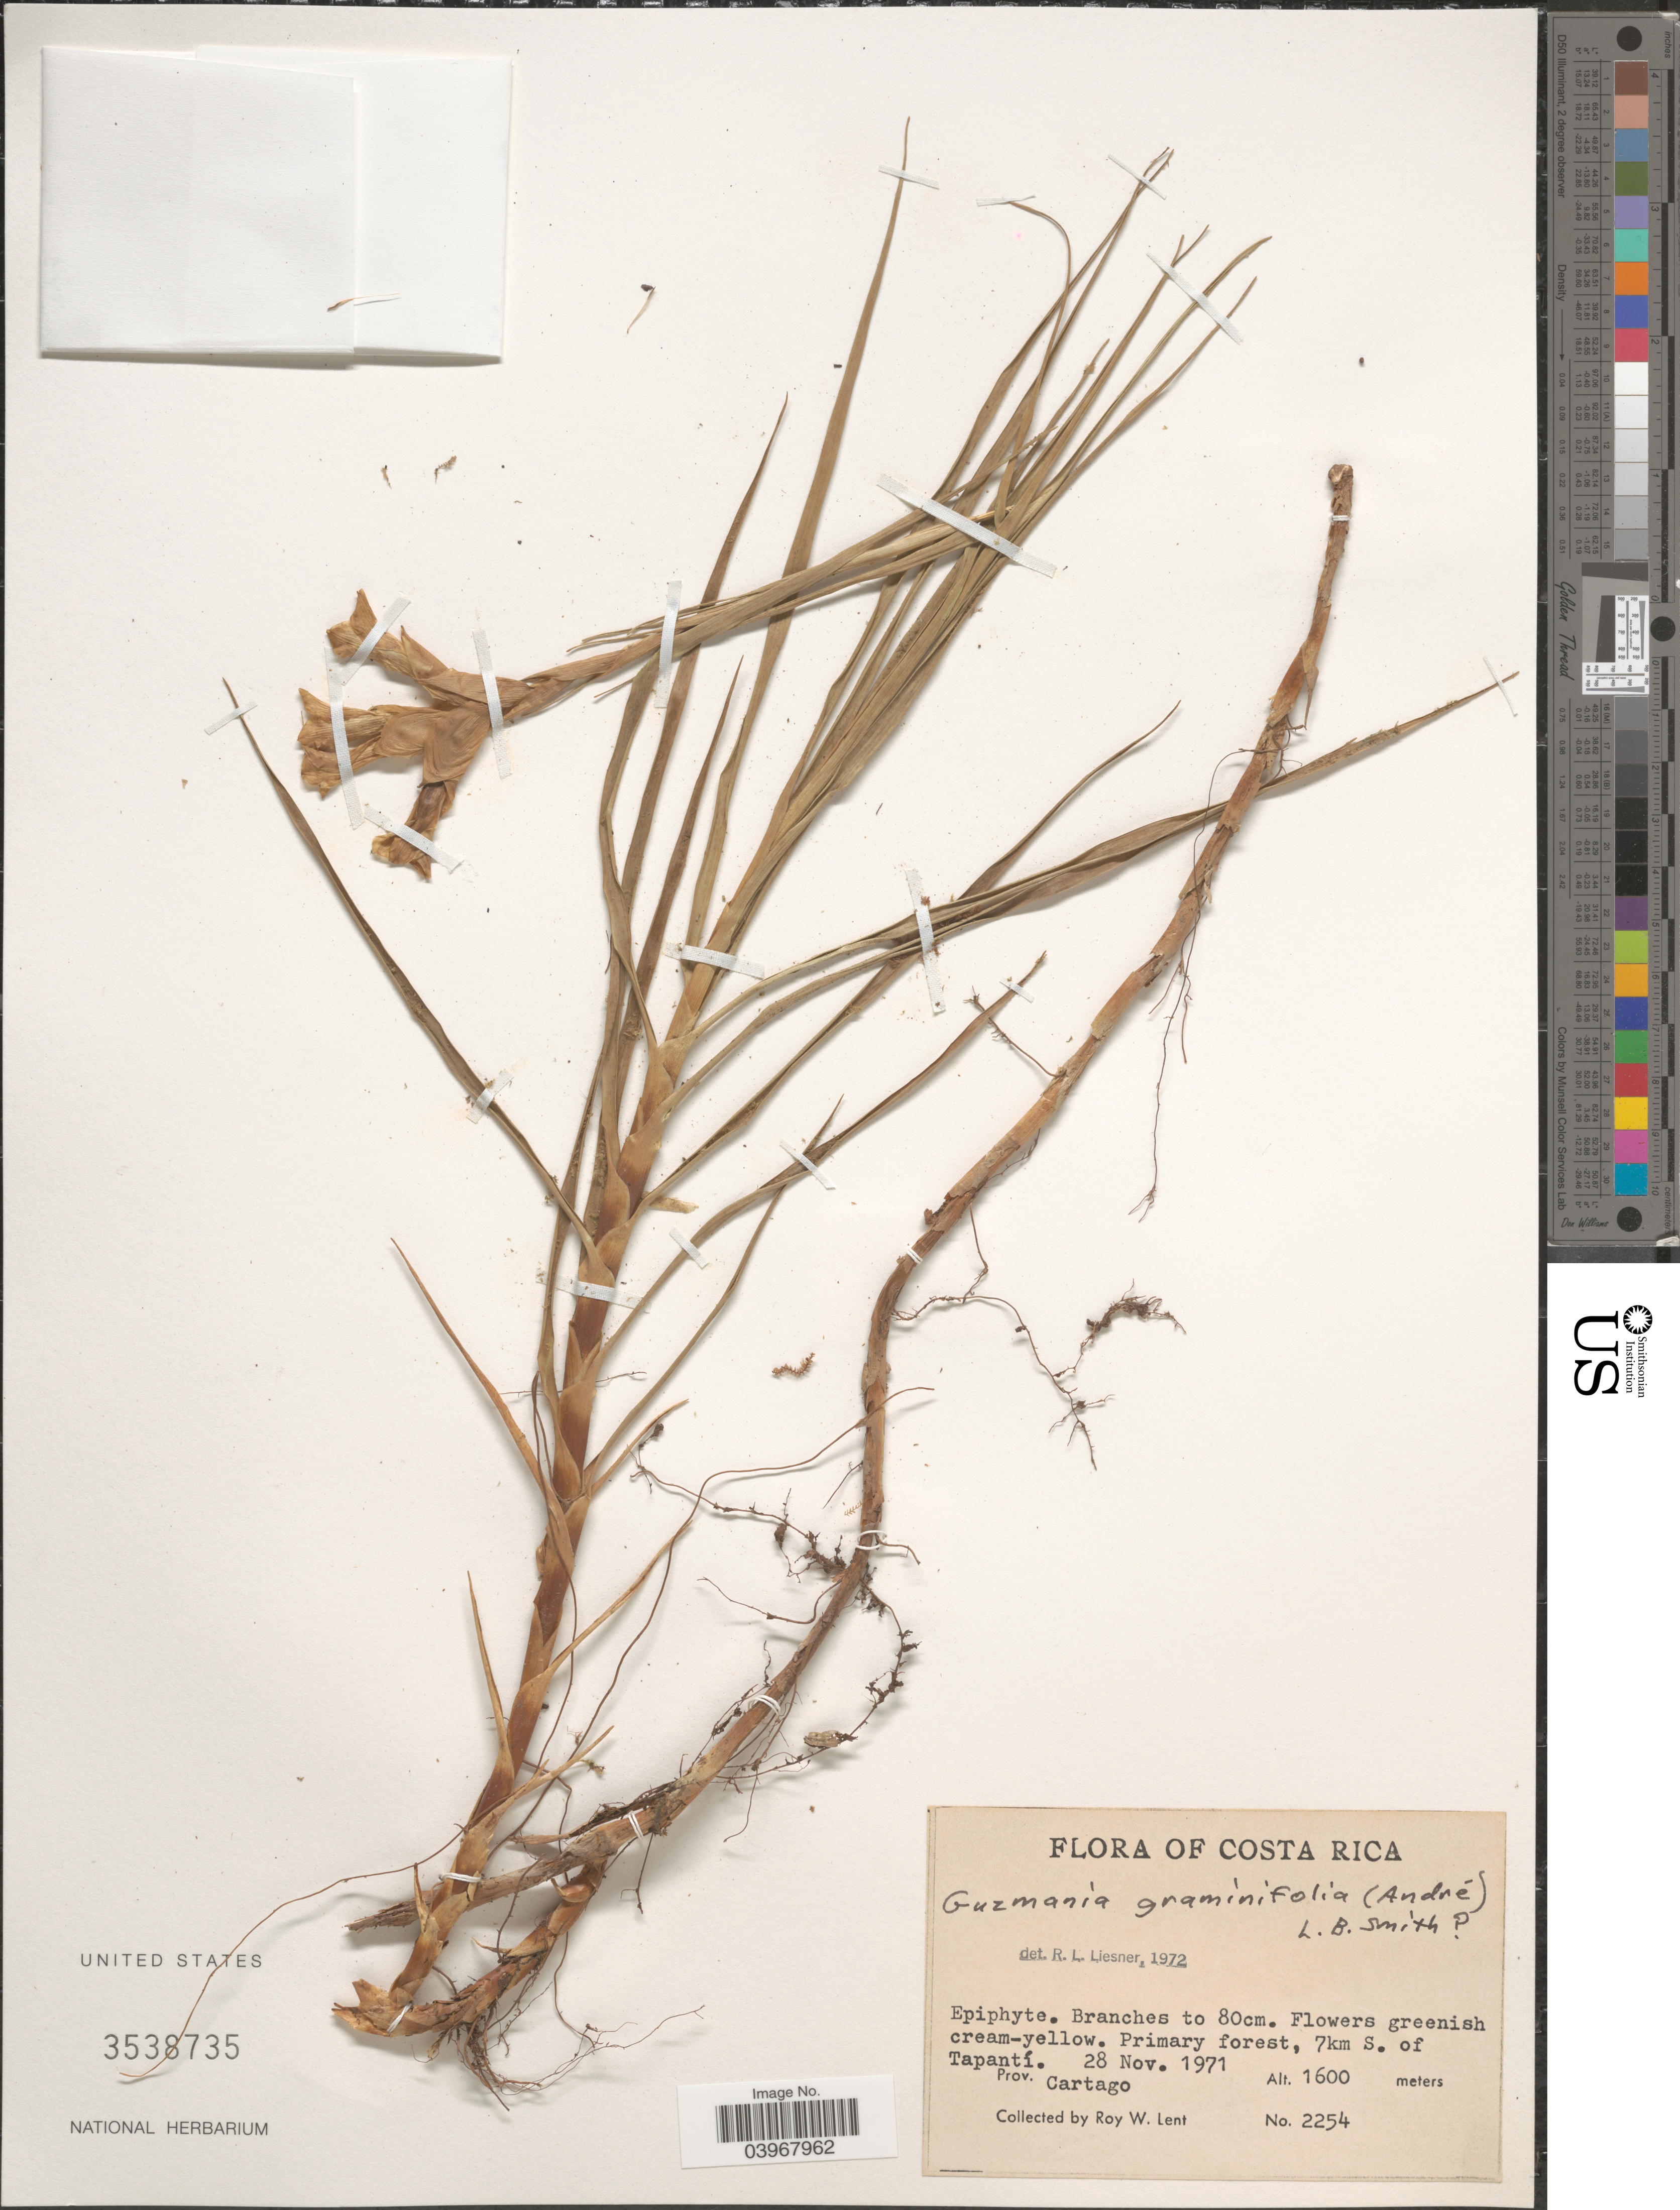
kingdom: Plantae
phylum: Tracheophyta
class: Liliopsida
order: Poales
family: Bromeliaceae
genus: Guzmania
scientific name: Guzmania pearcei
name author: L.B. Sm.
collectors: R. W. Lent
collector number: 2254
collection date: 1971-11-28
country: Costa Rica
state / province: Cartago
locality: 7km S. of Tapantí.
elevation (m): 1600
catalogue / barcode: US 3538735